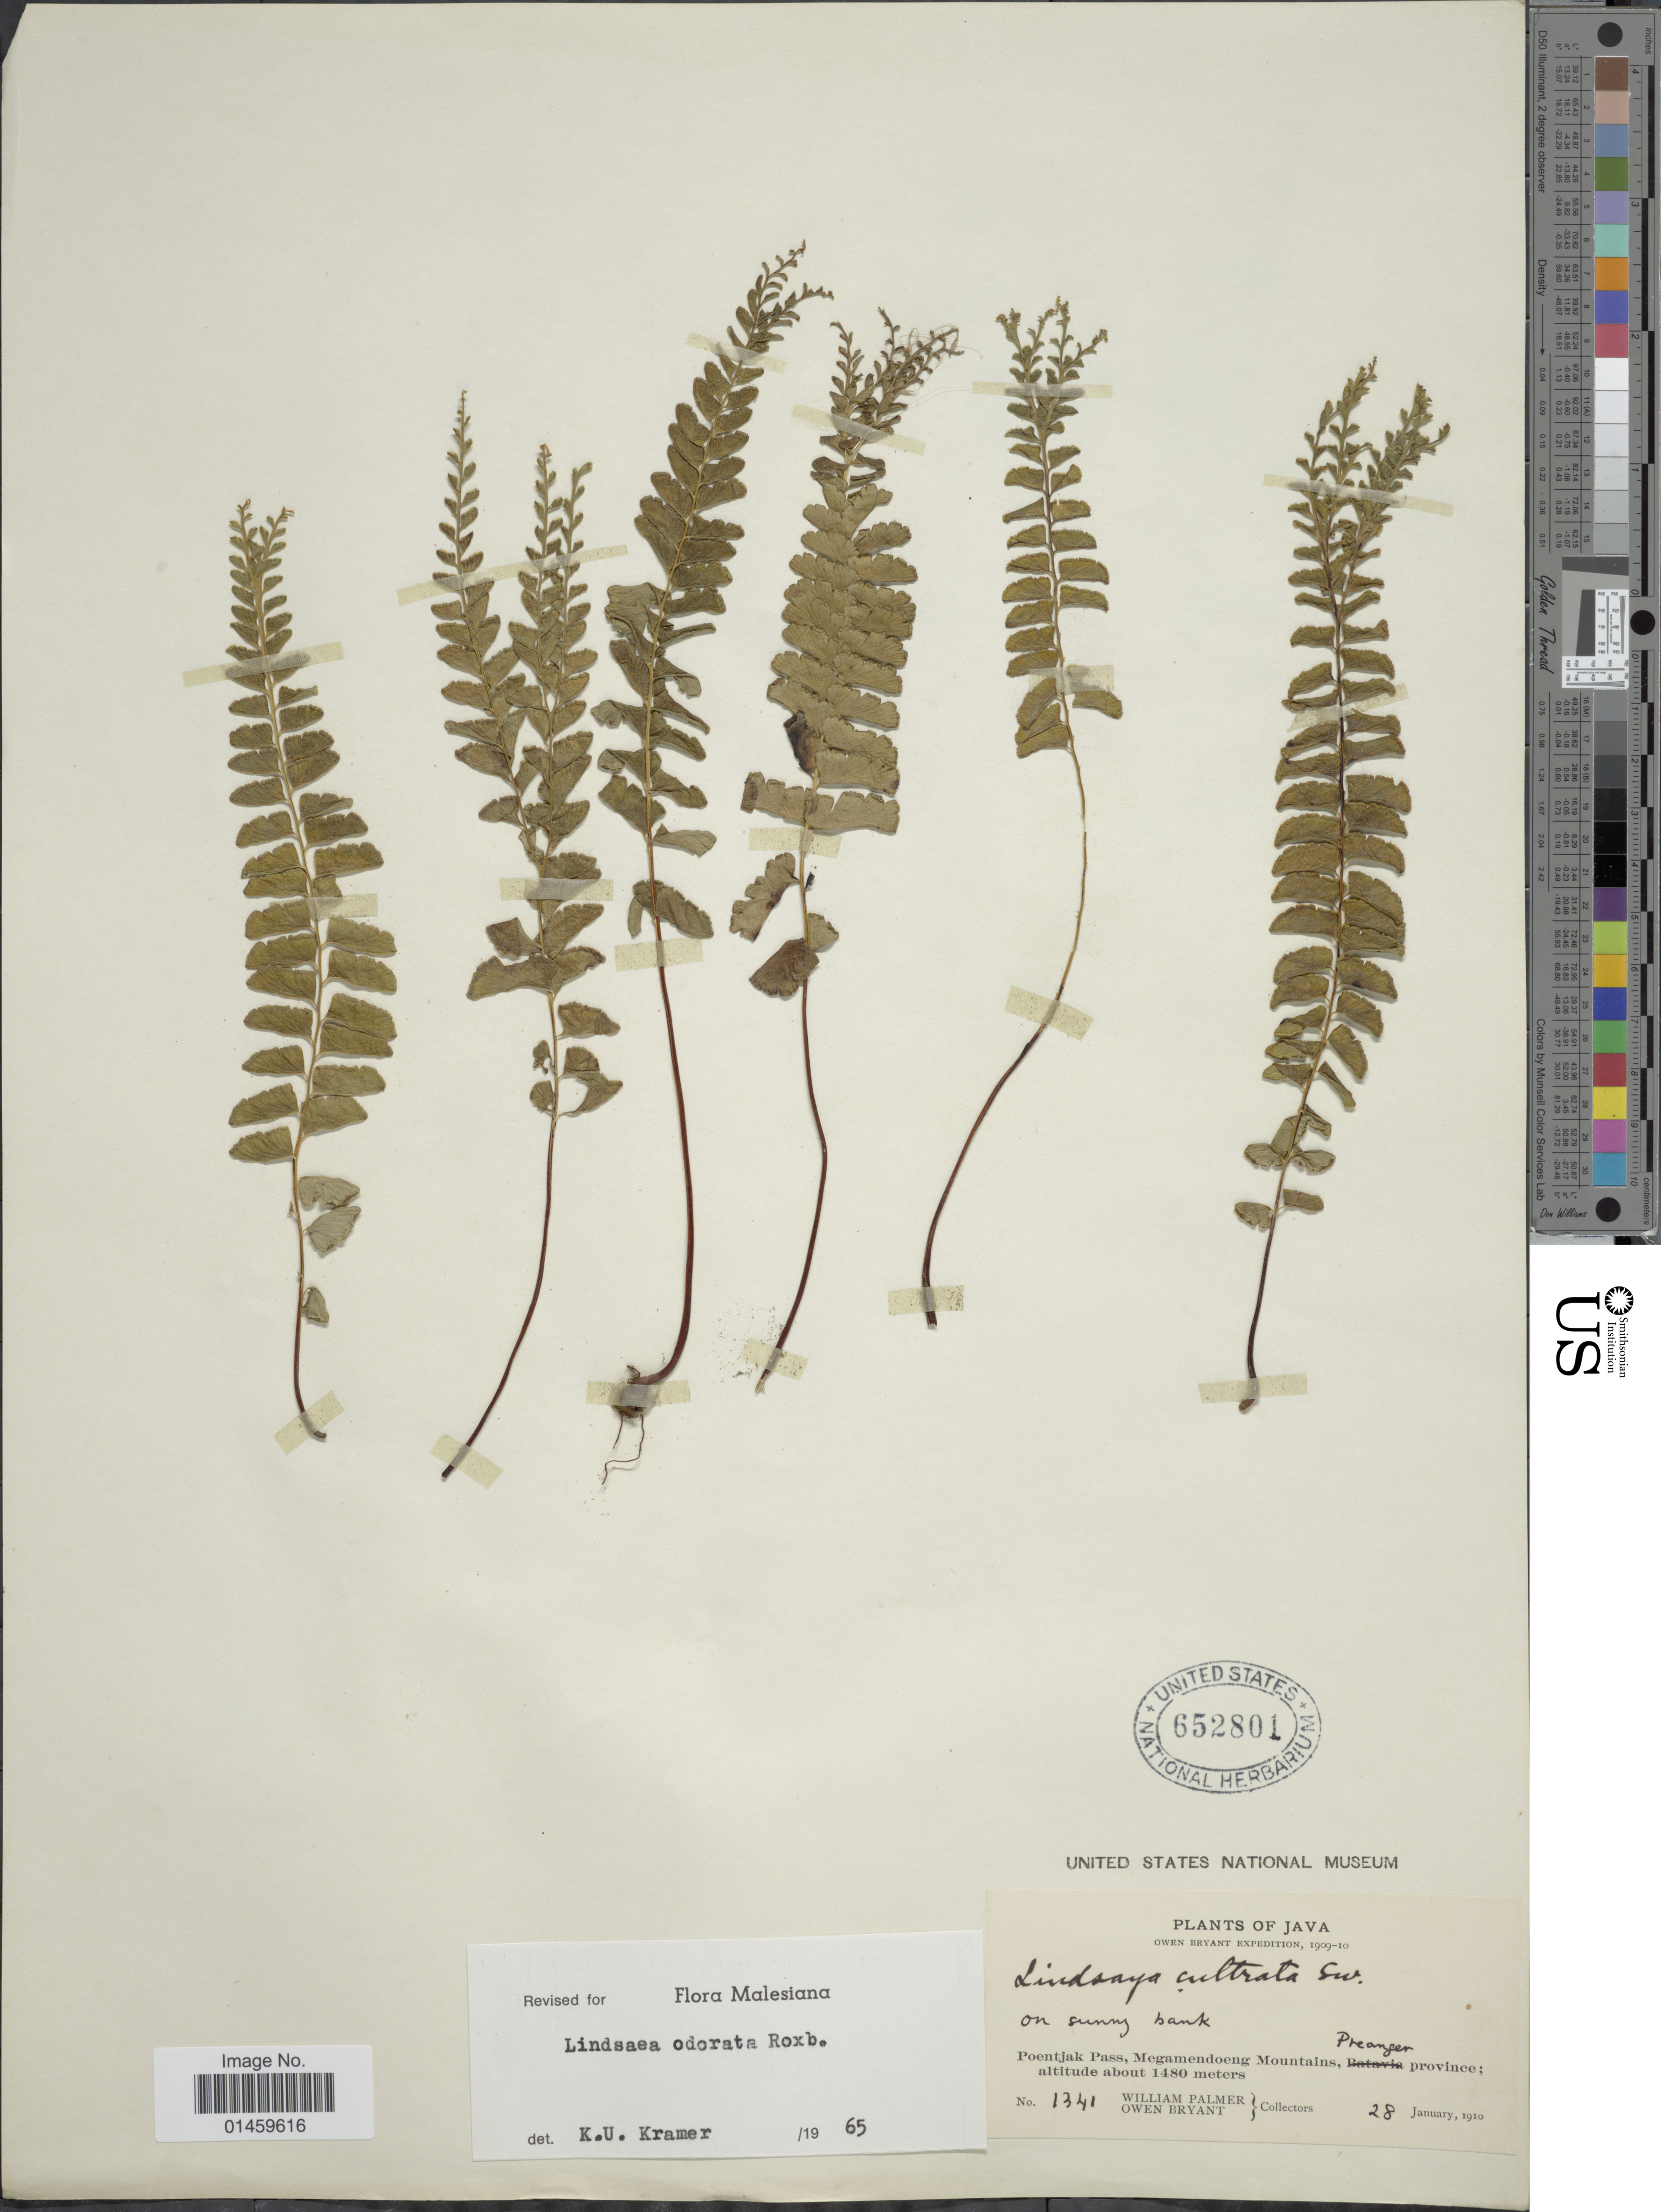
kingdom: Plantae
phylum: Tracheophyta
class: Polypodiopsida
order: Polypodiales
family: Lindsaeaceae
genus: Lindsaea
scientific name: Lindsaea odorata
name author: Roxb.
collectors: W. Palmer & O. Bryant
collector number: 1341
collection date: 1910-01-28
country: Indonesia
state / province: Java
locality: Poentjak Pass, Megamendoeng Mountains, Preanger province.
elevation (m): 1480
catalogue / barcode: US 652801